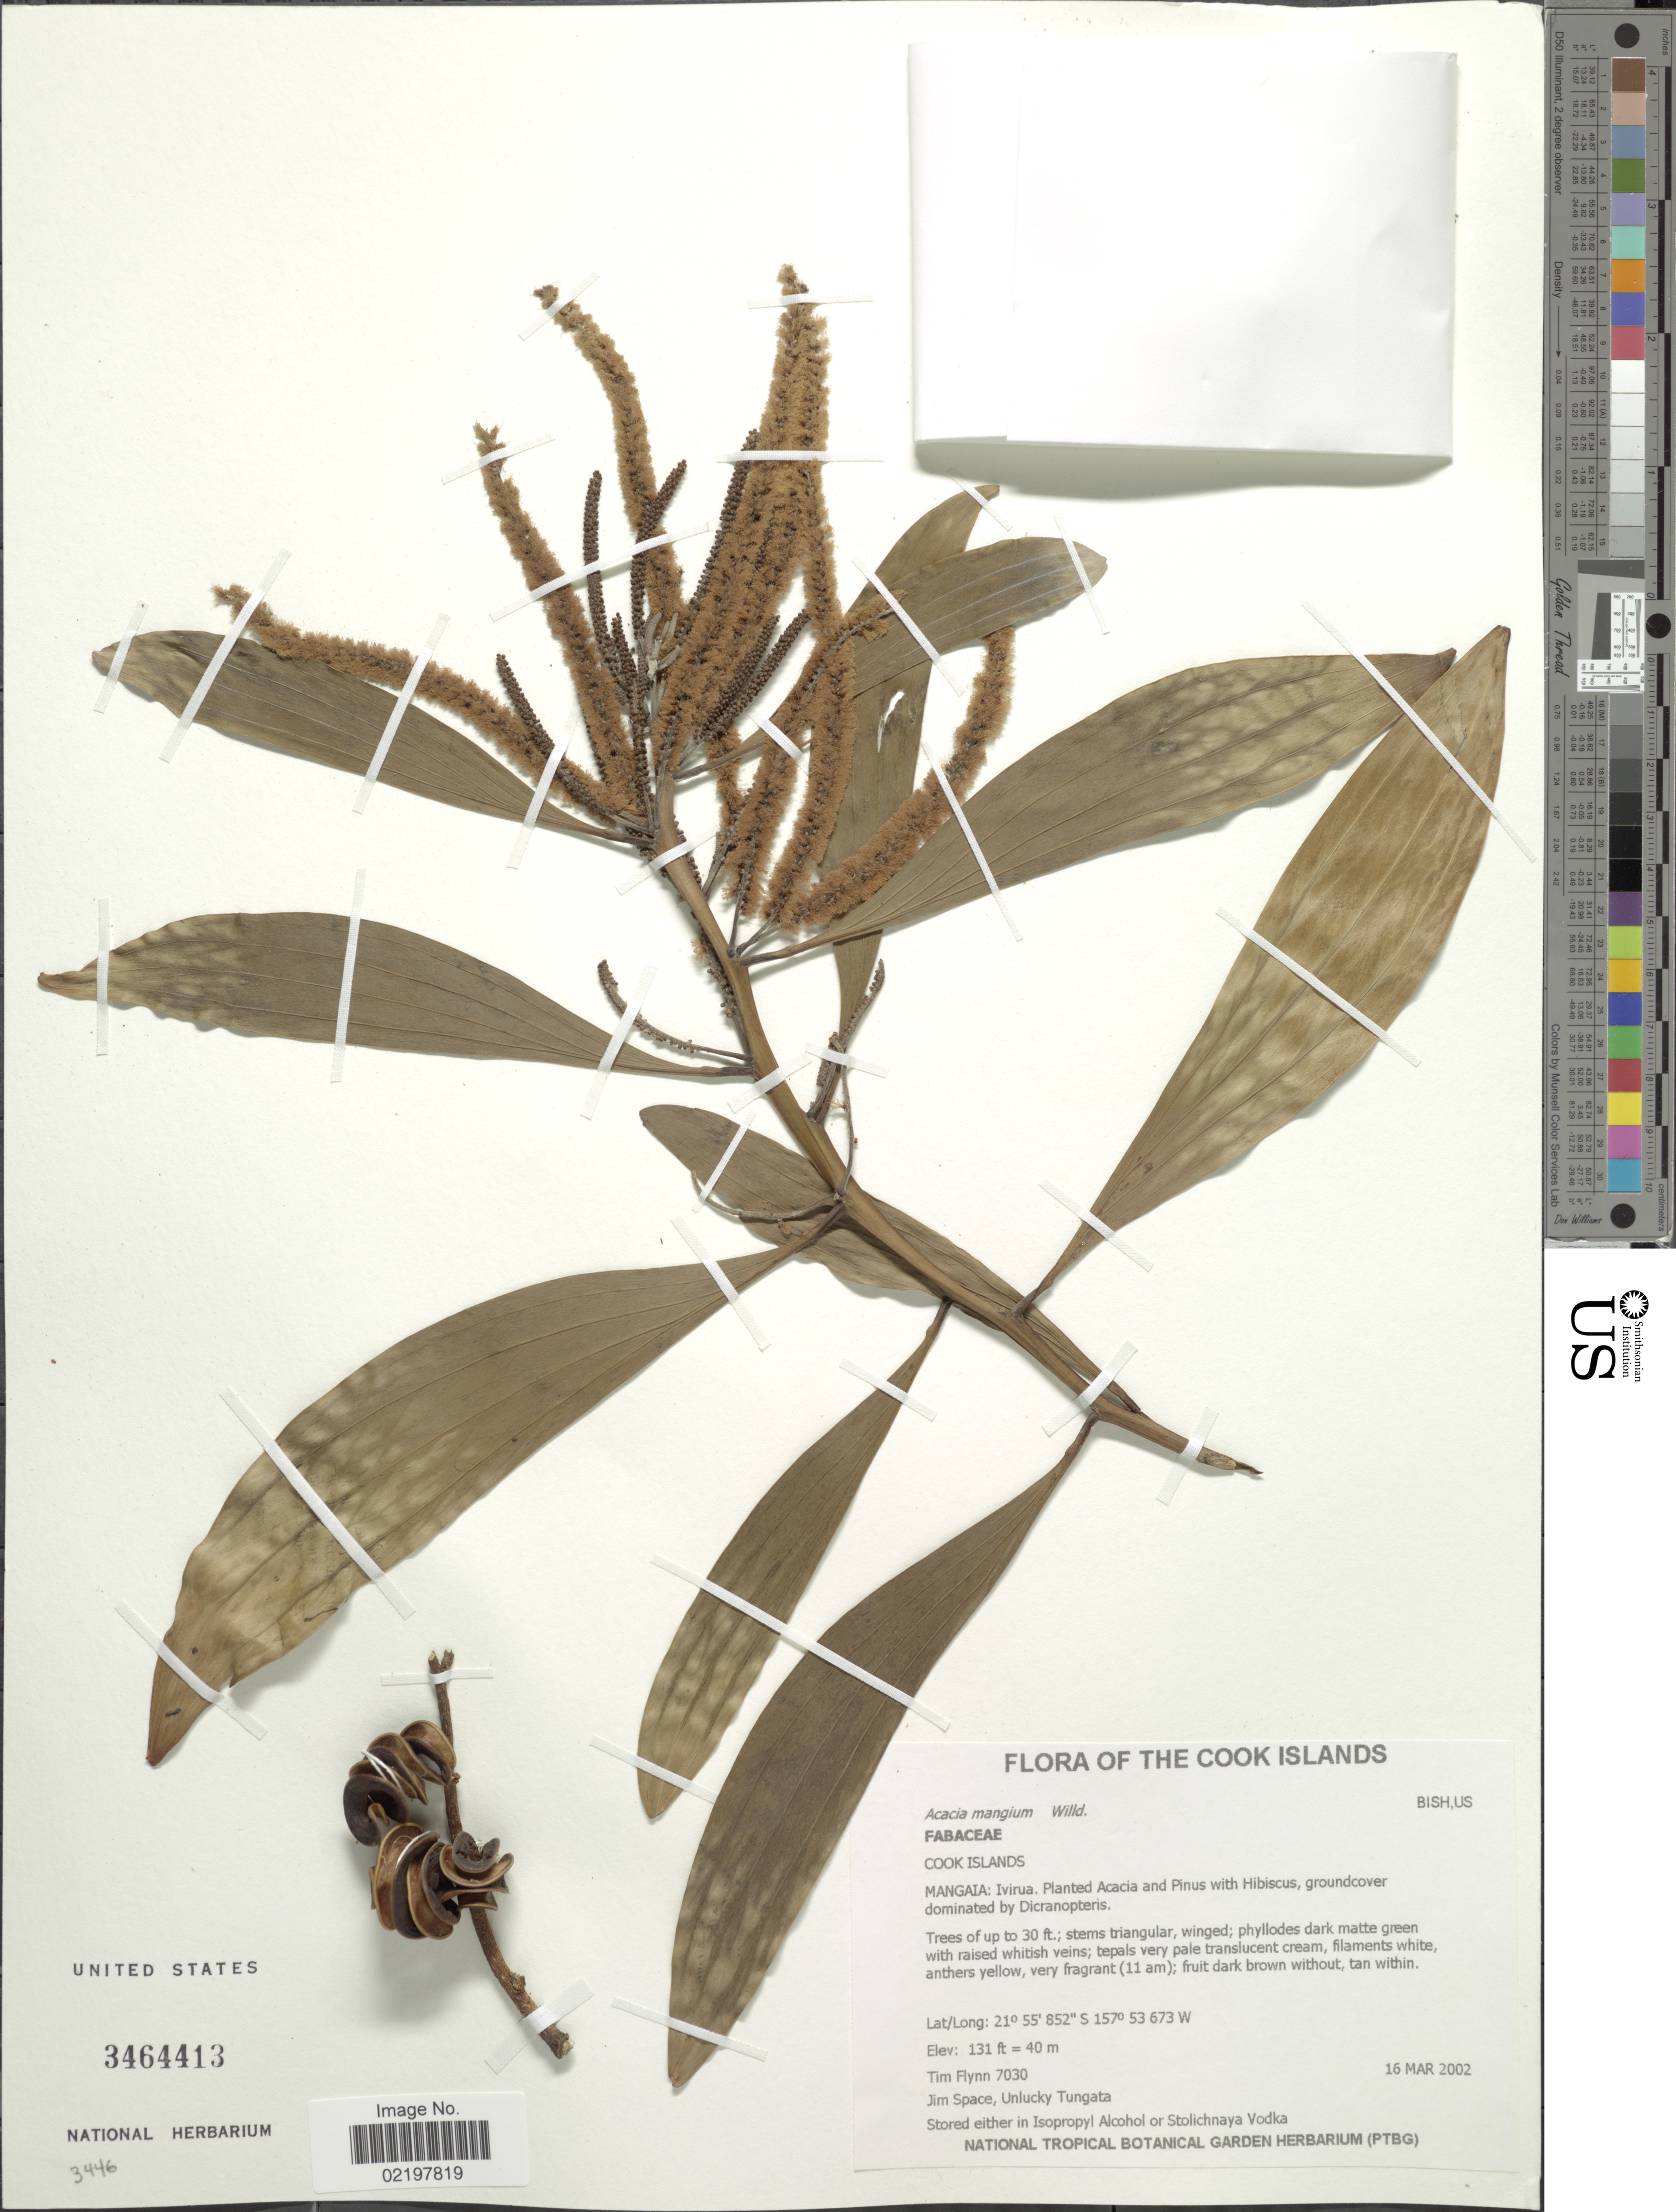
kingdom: Plantae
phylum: Tracheophyta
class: Magnoliopsida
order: Fabales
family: Fabaceae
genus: Acacia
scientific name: Acacia mangium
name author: Willd.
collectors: T. Flynn, J. Space & U. Tungata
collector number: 7030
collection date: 2002-03-16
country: Cook Islands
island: Mangaia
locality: Ivirua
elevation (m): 40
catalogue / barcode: US 3464413